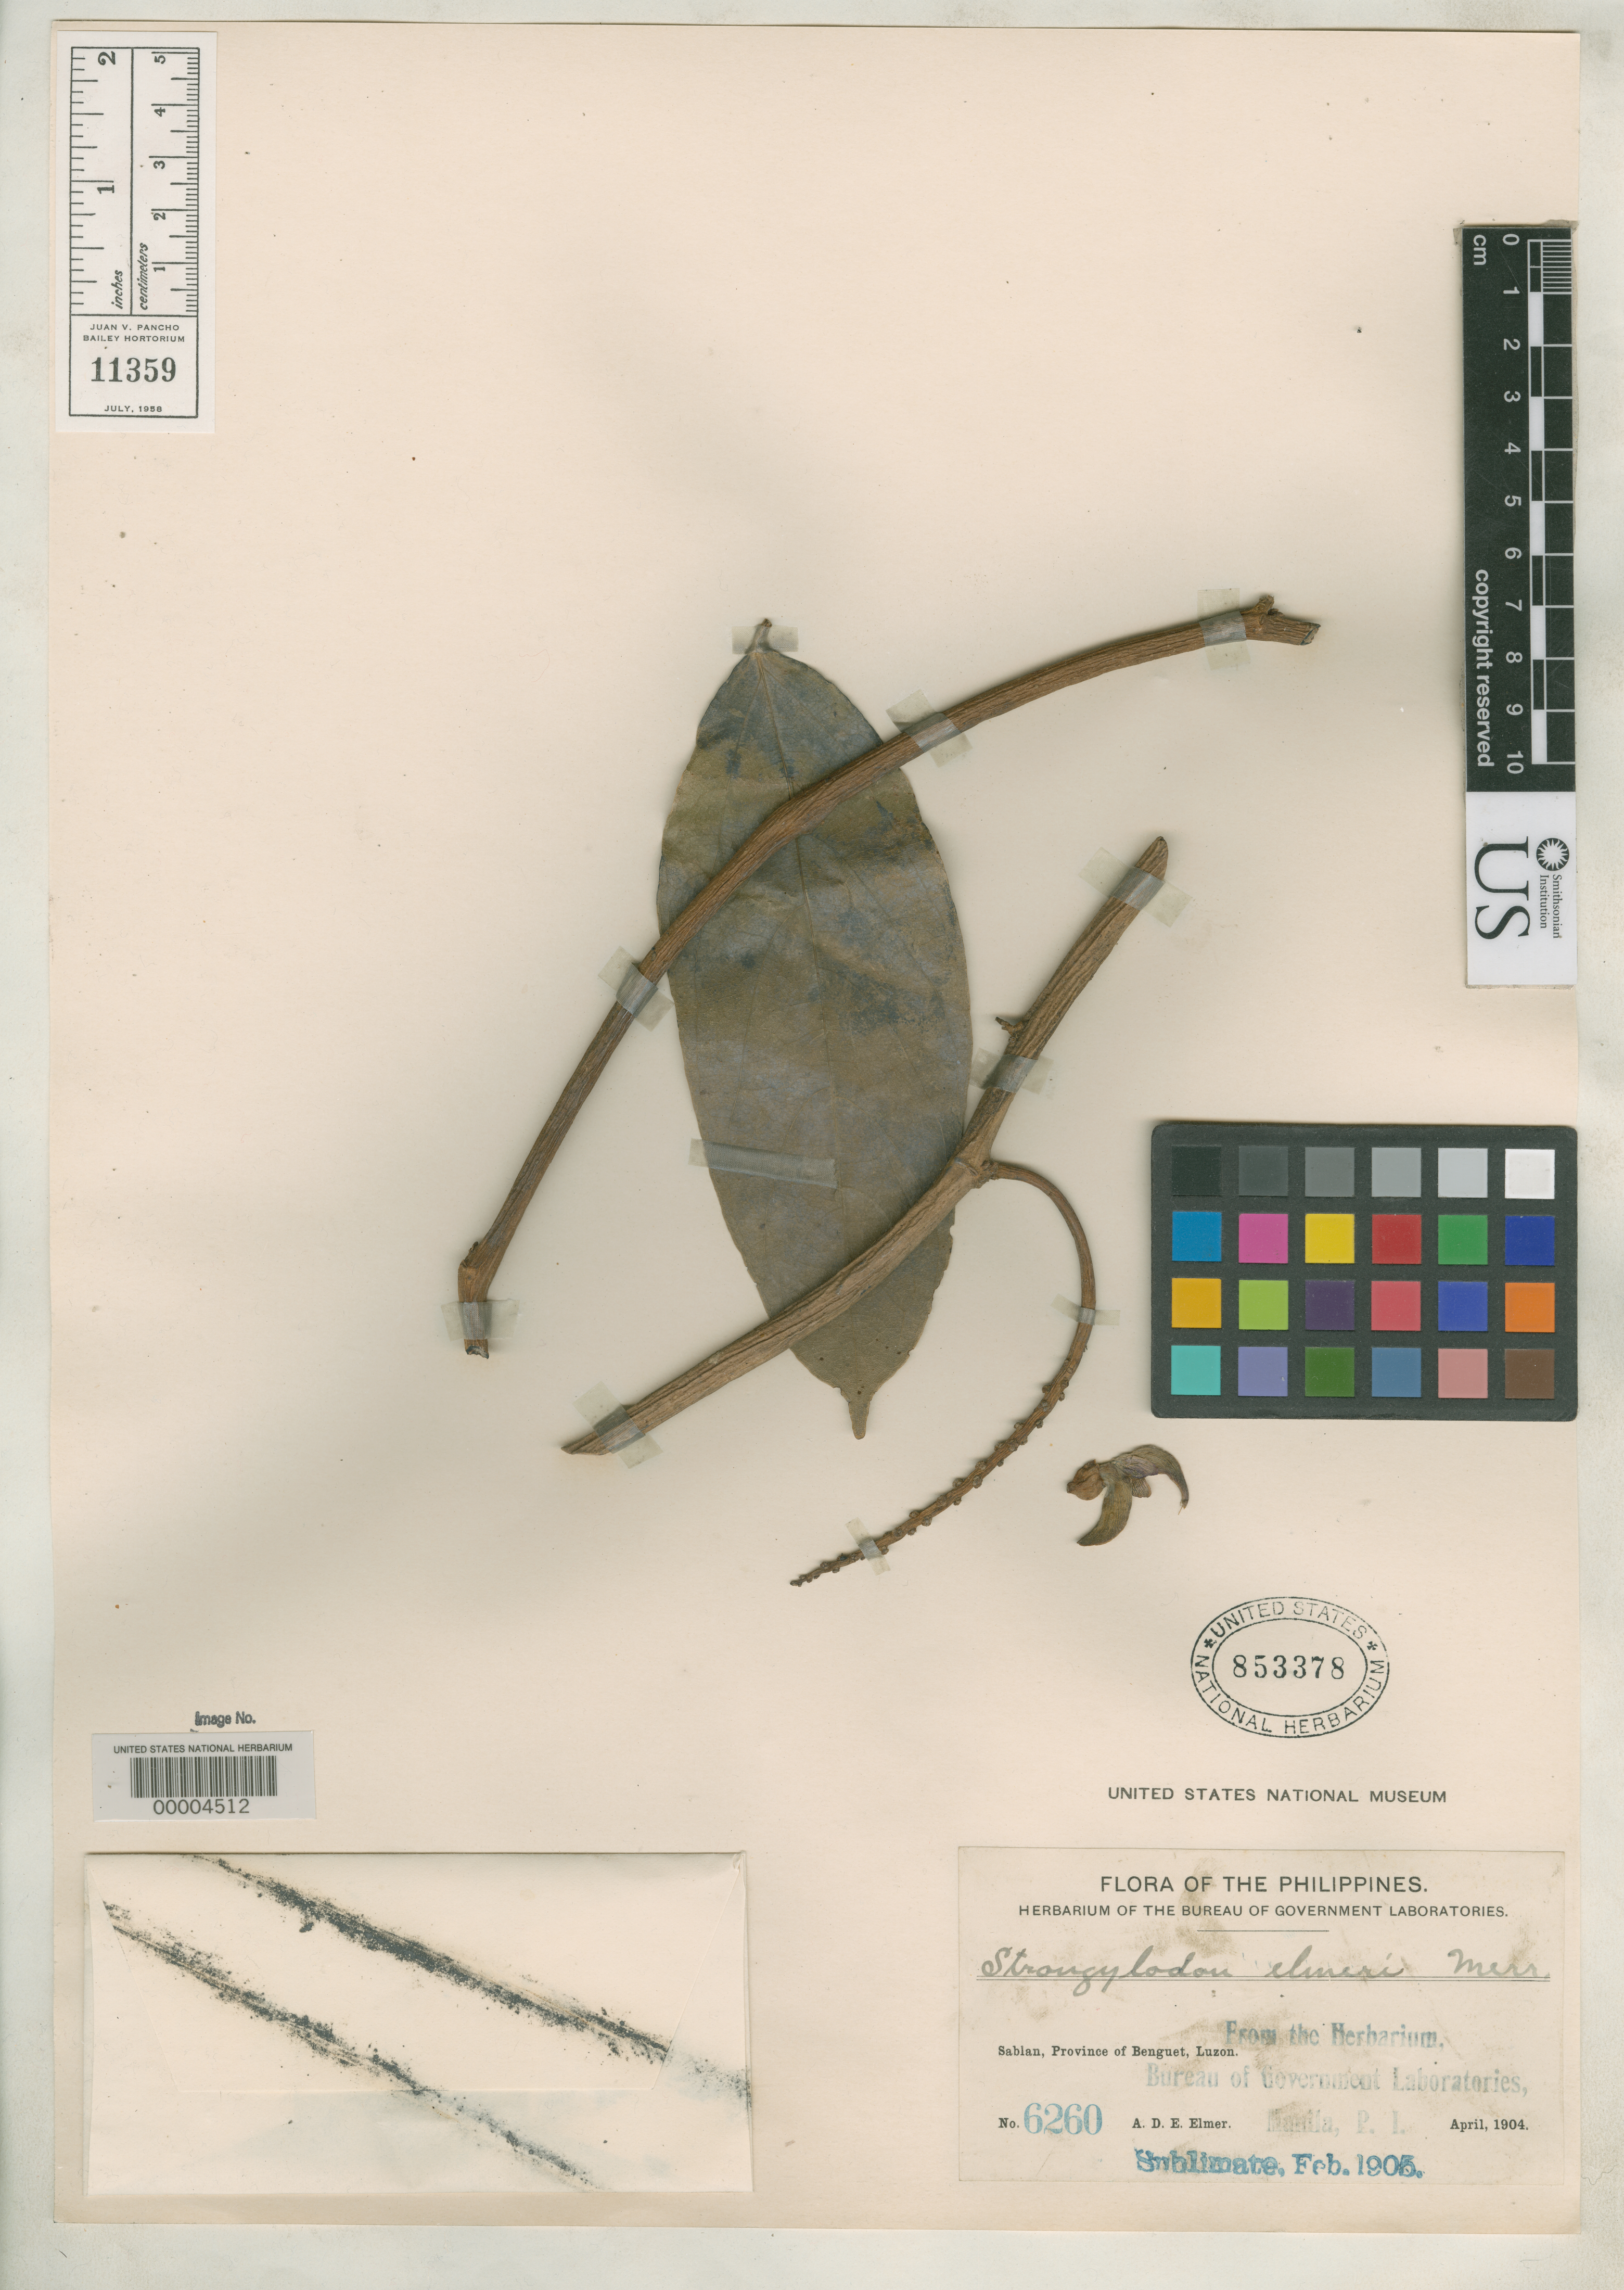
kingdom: Plantae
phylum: Tracheophyta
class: Magnoliopsida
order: Fabales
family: Fabaceae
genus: Strongylodon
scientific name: Strongylodon elmeri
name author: Merr.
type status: Isotype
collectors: A. D. E. Elmer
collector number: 6260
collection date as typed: Apr 1904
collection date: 1904-04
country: Philippines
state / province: Cordillera (Administrative Region)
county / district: Benguet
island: Luzon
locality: Sablan.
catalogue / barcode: US 853378